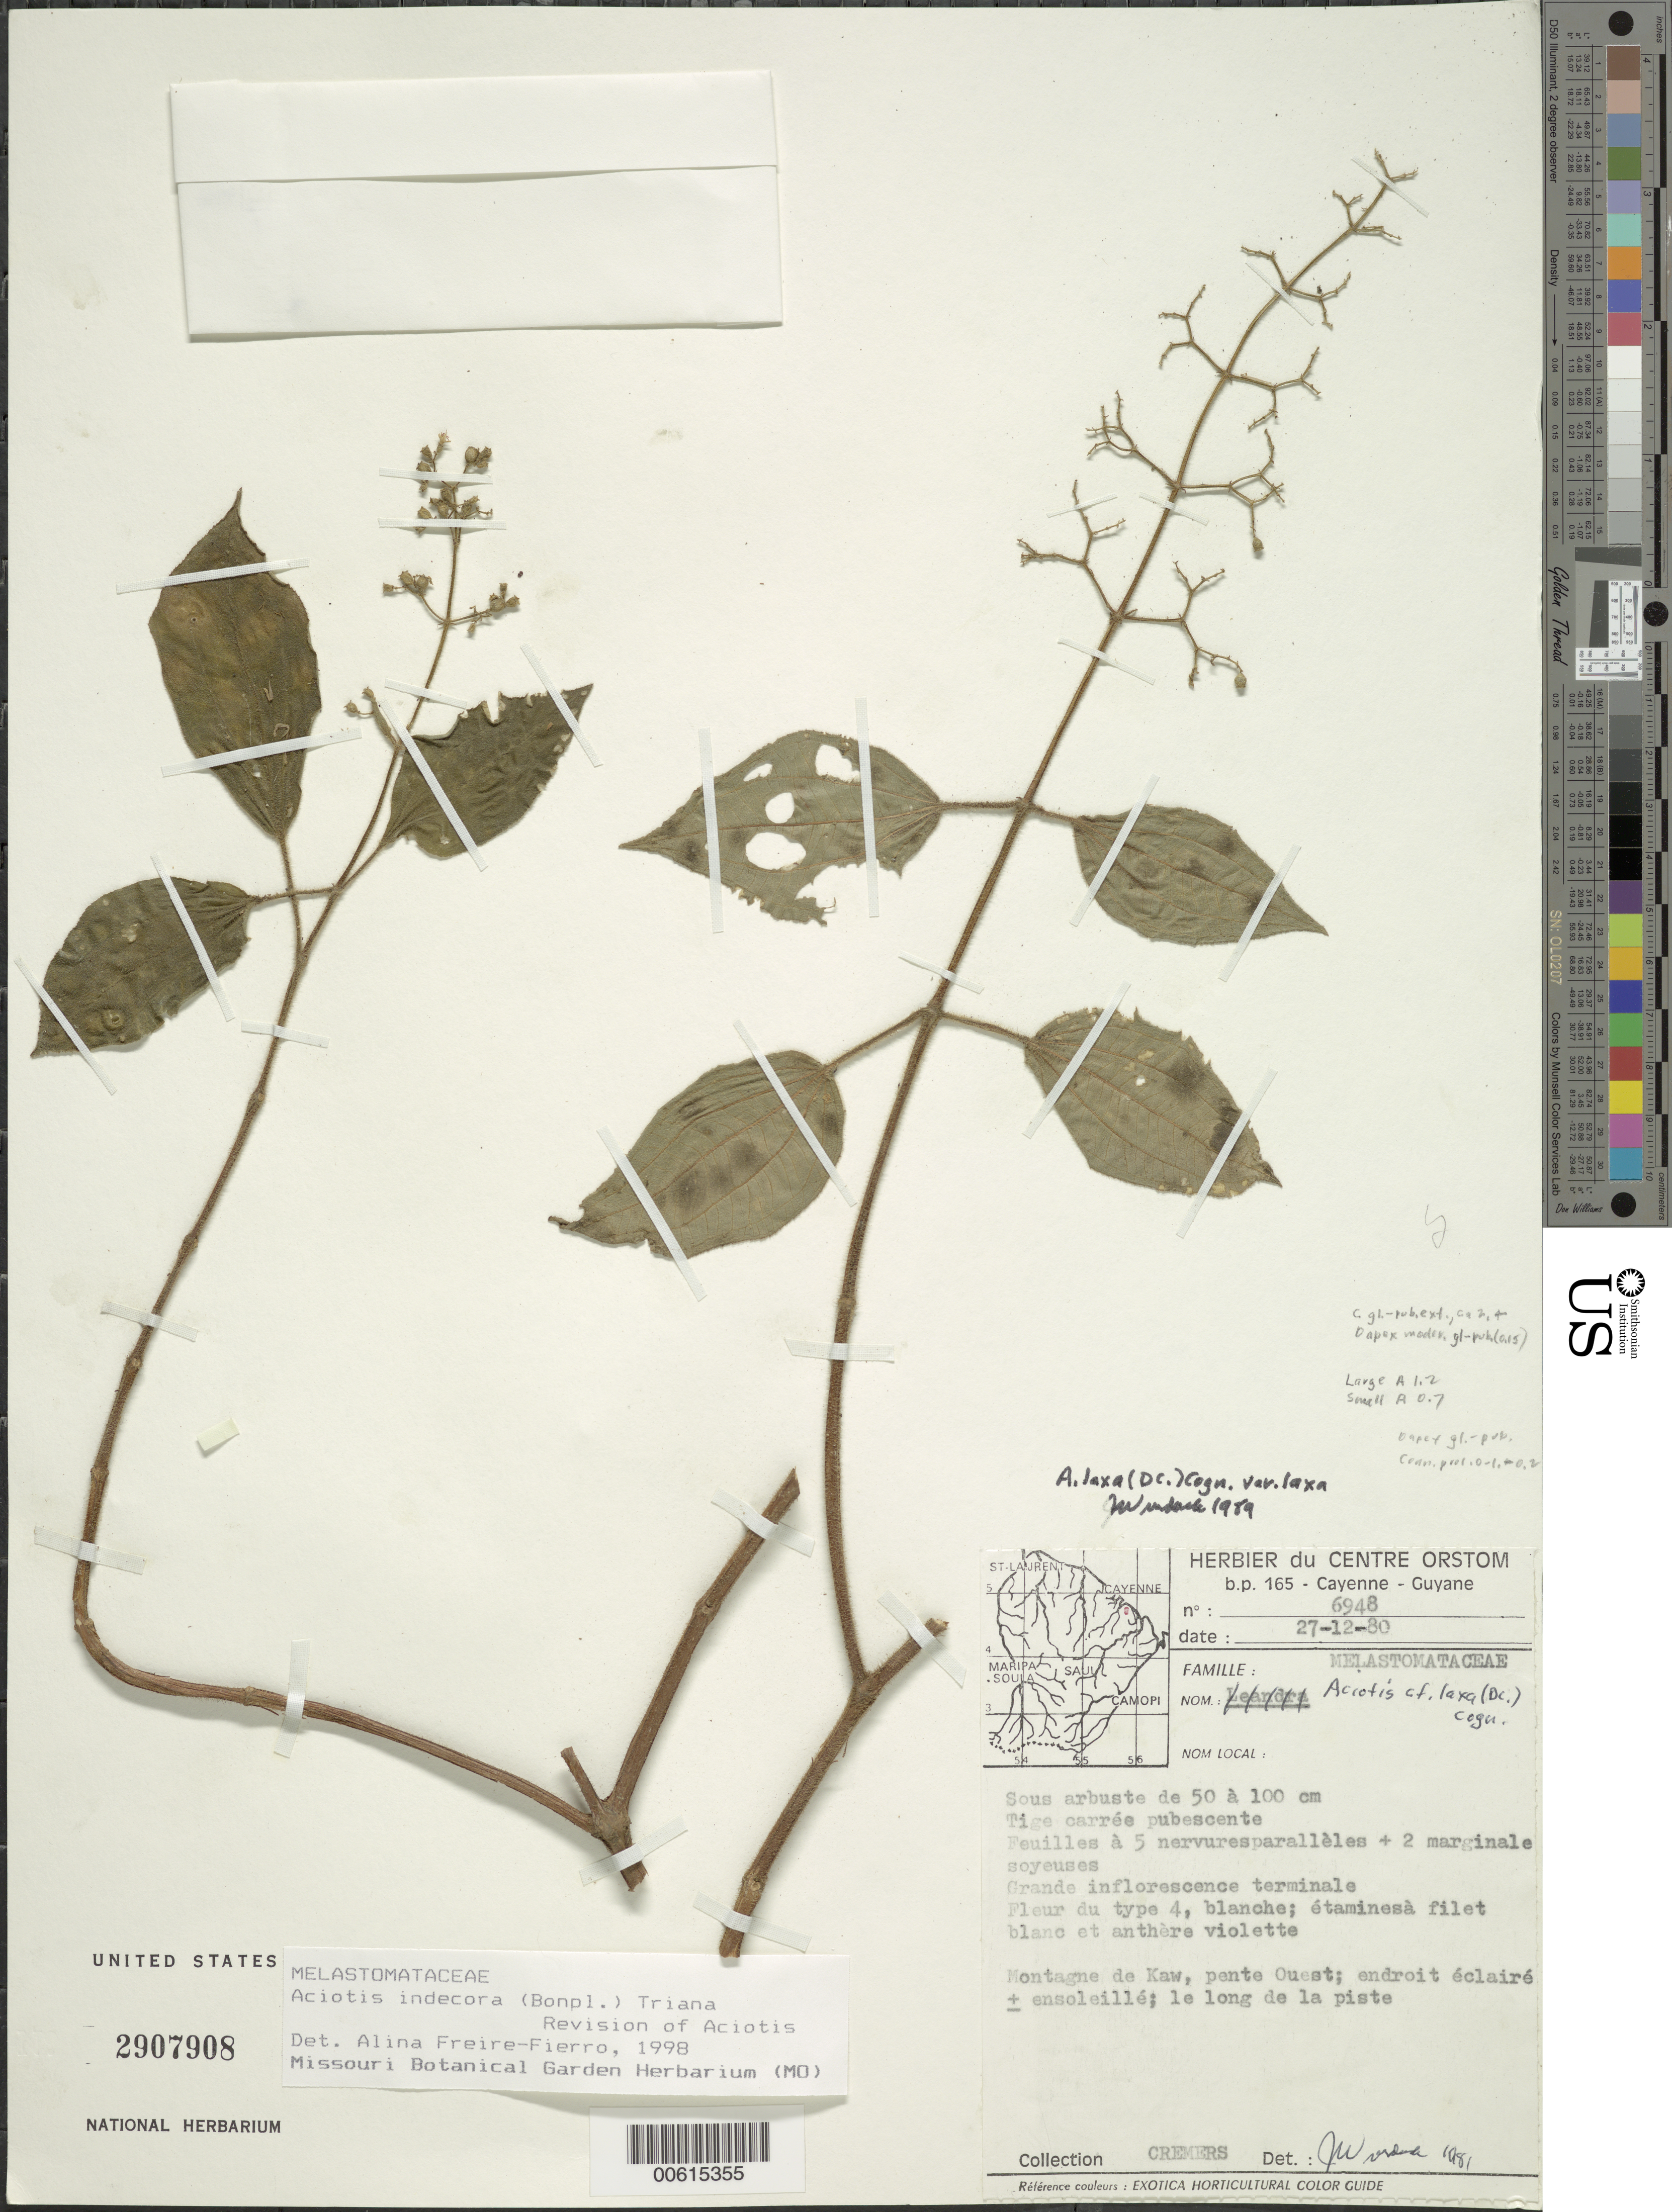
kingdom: Plantae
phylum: Tracheophyta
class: Magnoliopsida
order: Myrtales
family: Melastomataceae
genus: Aciotis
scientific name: Aciotis indecora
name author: (Bonpl.) Triana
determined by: Freire-Fierro, A.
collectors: G. Cremers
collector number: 6948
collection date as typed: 27-Dec-80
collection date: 1980-12-27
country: French Guiana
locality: Montagne de Kaw, pente Ouest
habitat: Endroit eclaire +- ensoleille; le long de la piste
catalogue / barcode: US 2907908